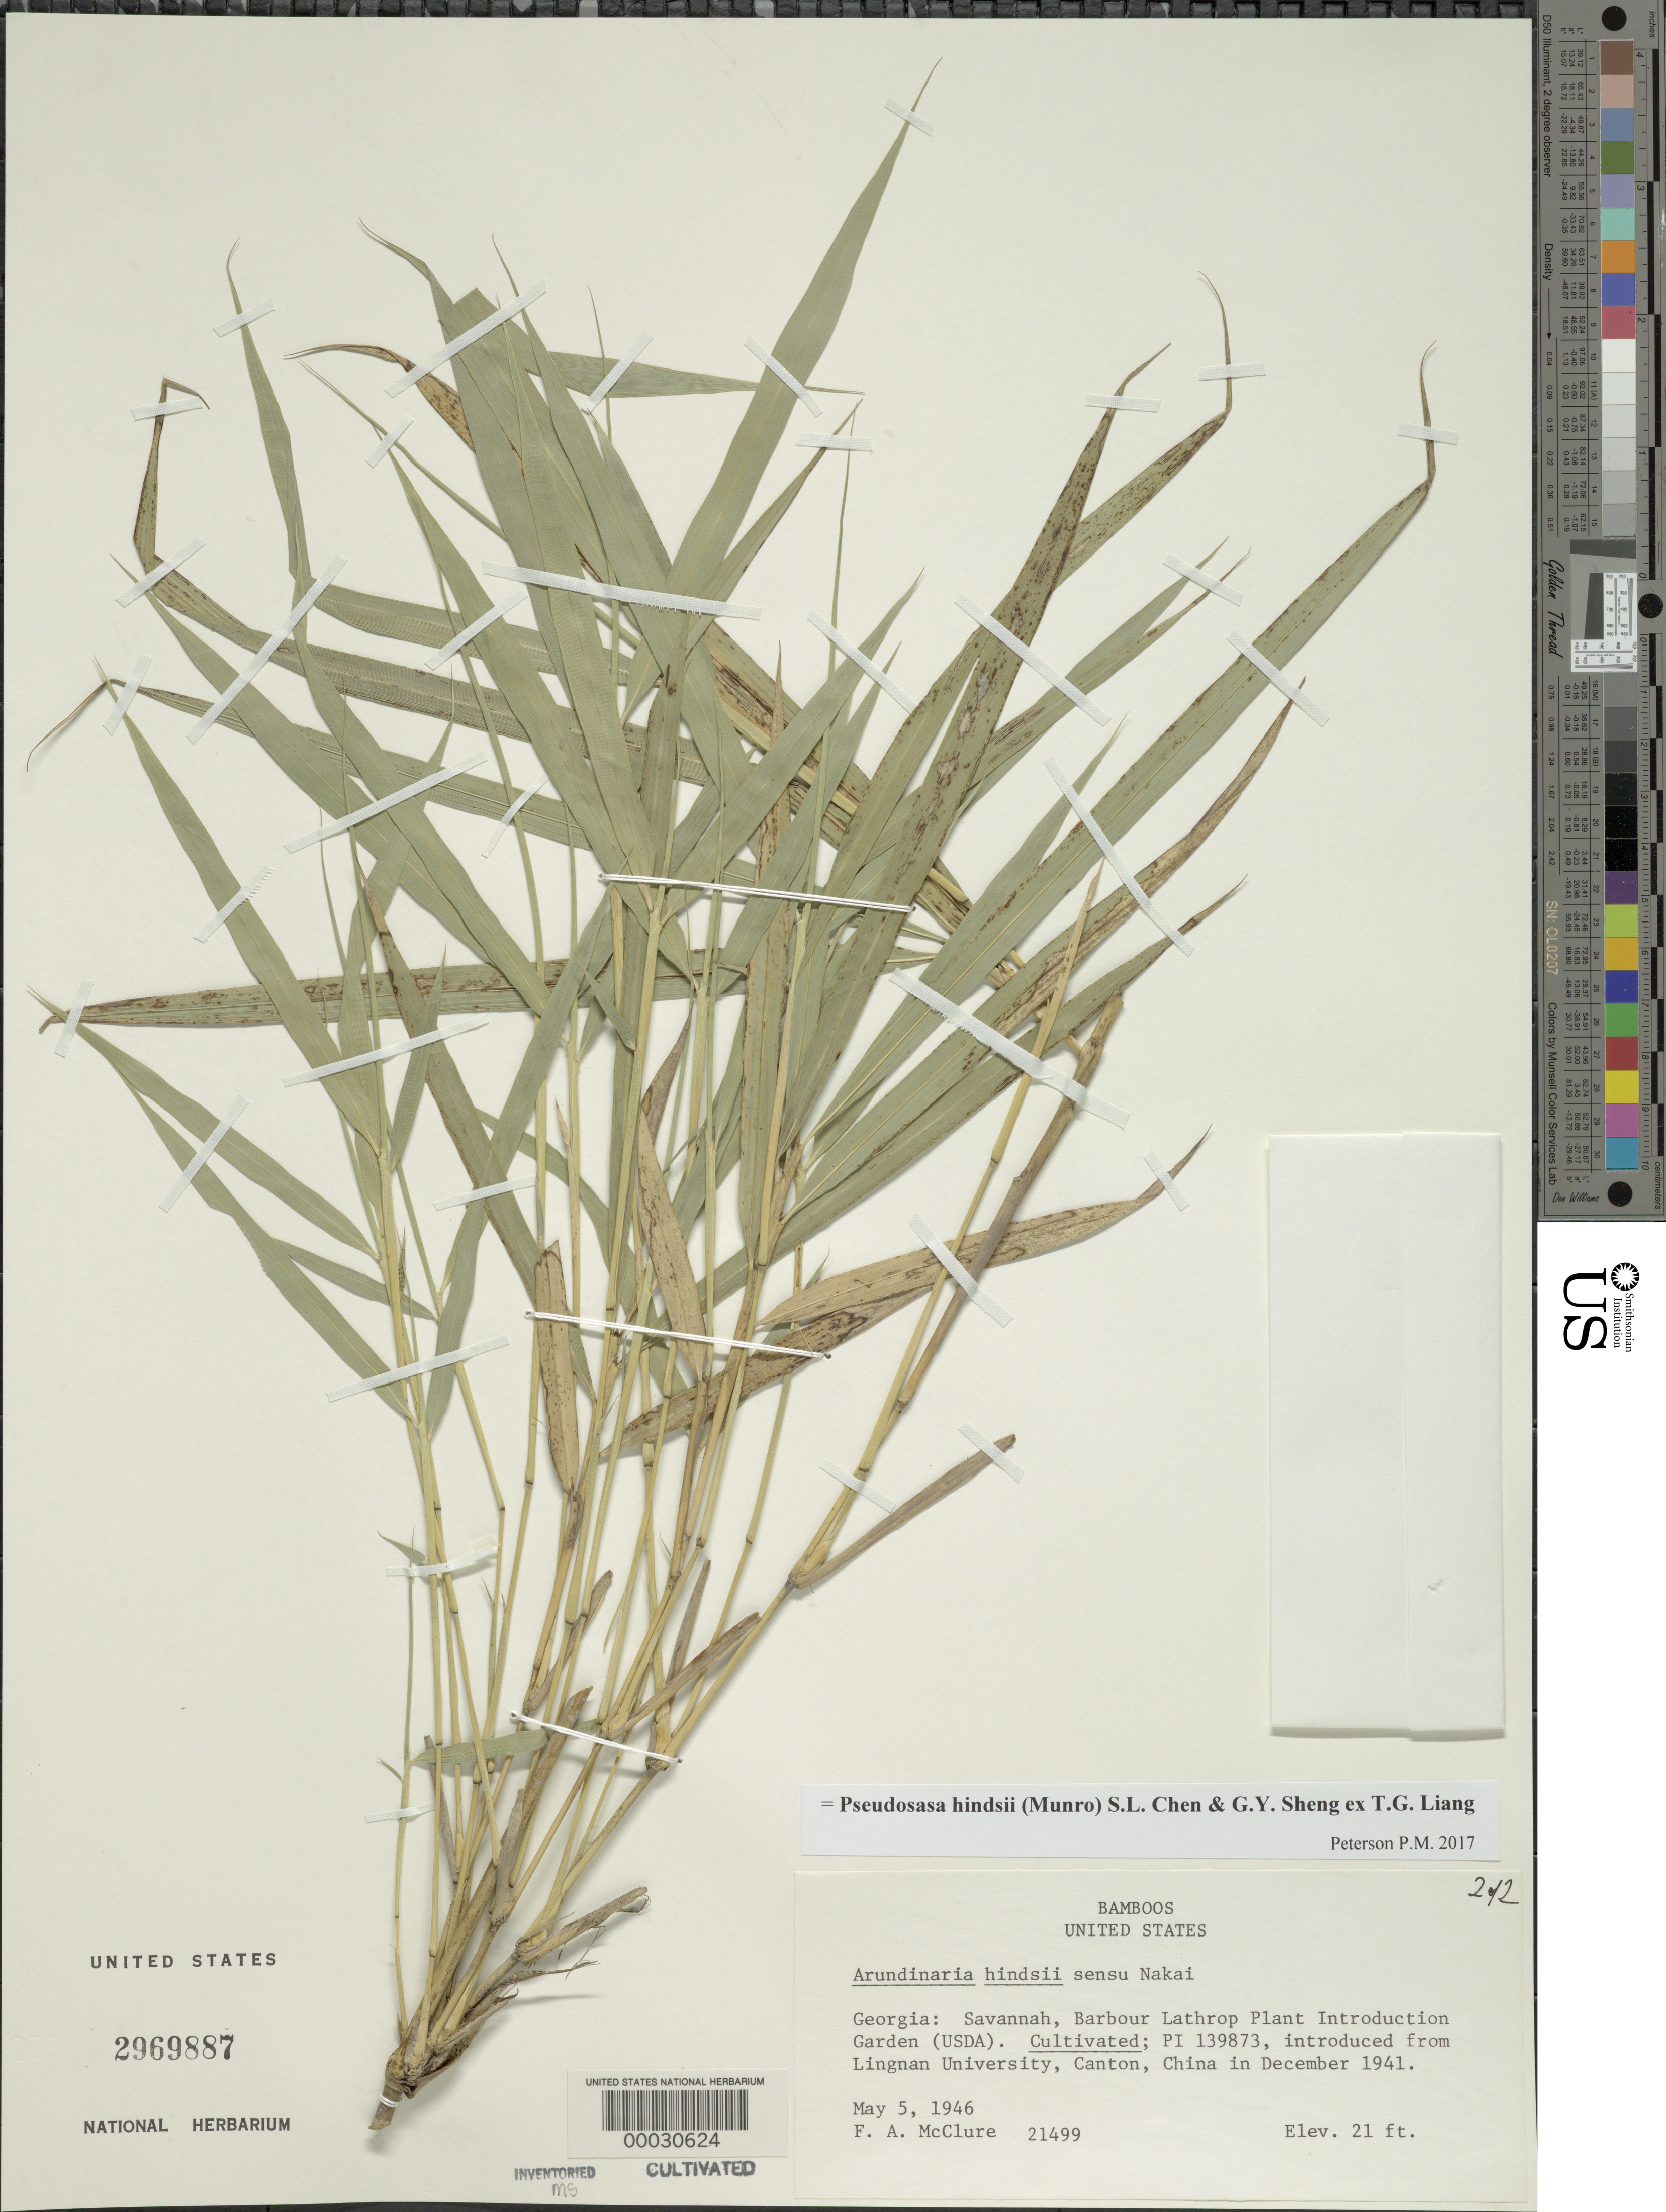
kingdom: Plantae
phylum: Tracheophyta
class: Liliopsida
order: Poales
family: Poaceae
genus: Pseudosasa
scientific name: Pseudosasa hindsii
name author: (Munro) S.L. Chen & G.Y. Sheng ex T.G. Liang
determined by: Poaceae Reorganization Project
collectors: F. A. McClure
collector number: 21499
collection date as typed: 05 May 1946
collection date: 1946-05-05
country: United States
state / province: Georgia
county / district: Chatham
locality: Barbor lathrop plant introduction garden-savannah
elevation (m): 6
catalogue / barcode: US 2969887